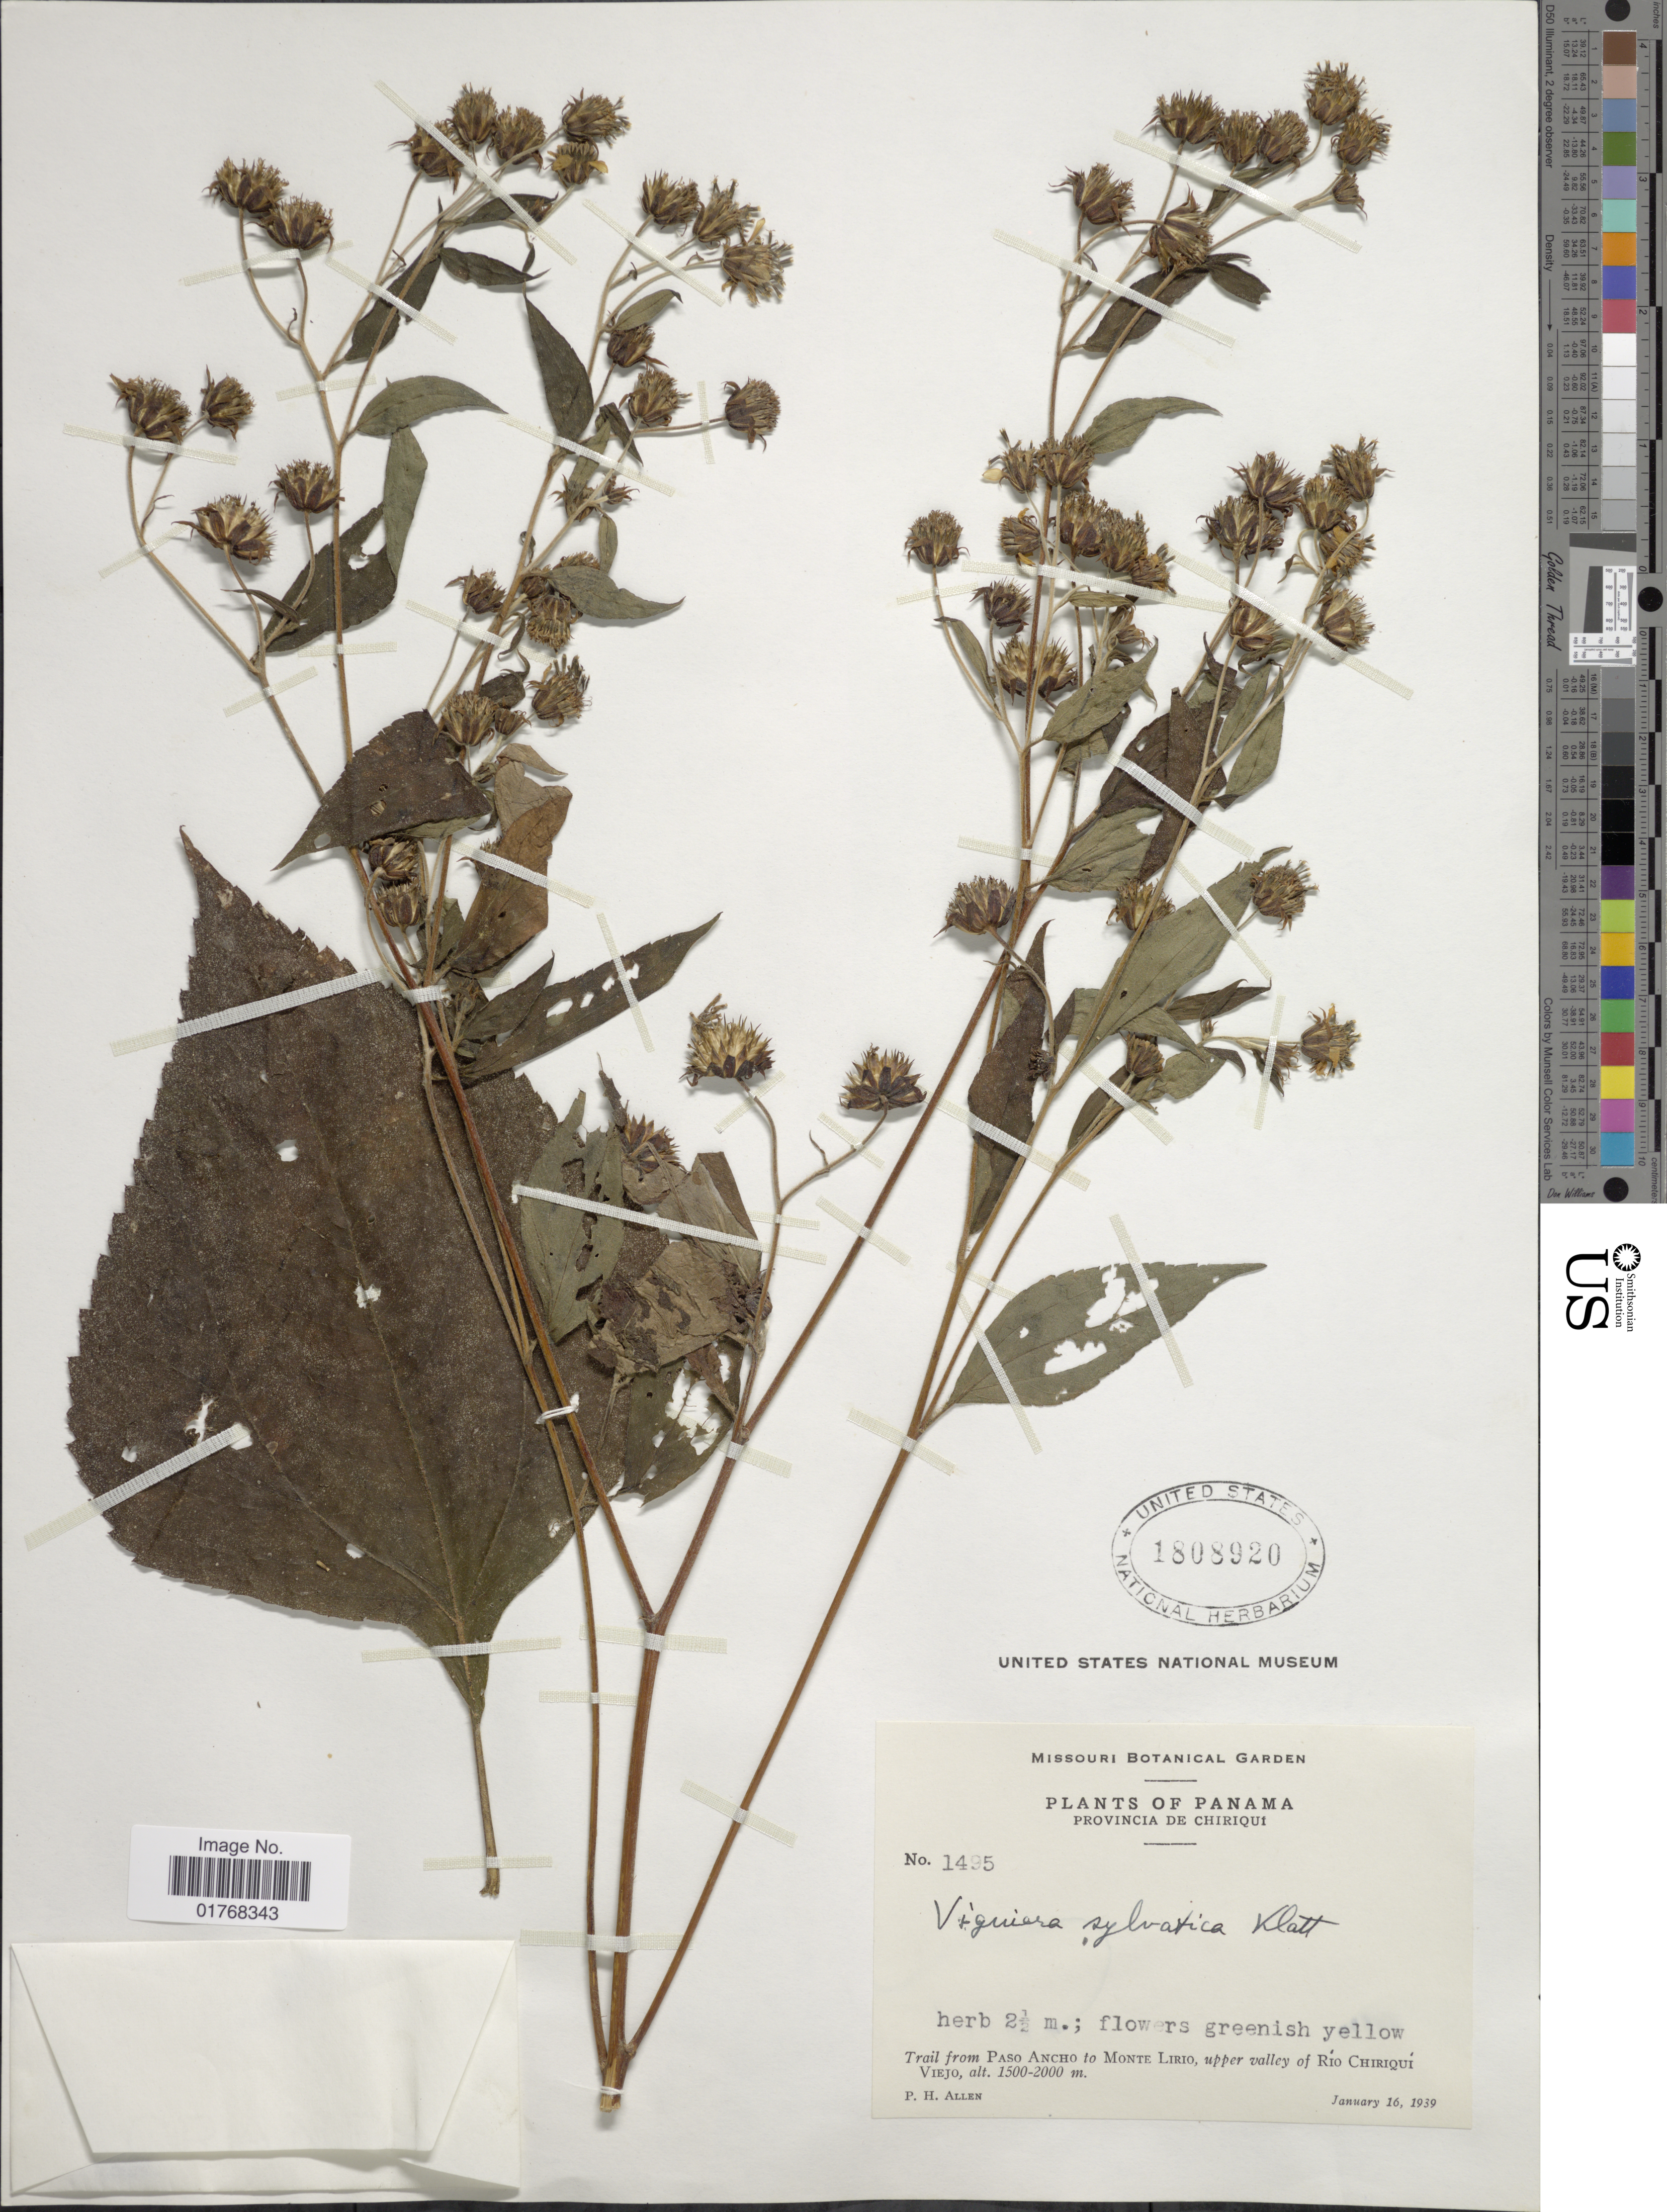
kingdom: Plantae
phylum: Tracheophyta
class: Magnoliopsida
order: Asterales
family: Asteraceae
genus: Viguiera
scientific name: Viguiera sylvatica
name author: Klatt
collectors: P. H. Allen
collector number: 1495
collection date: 1939-01-16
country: Panama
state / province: Chiriqui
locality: Trail from Paso Ancho to Monte Lirio, upper valley of Río Chiriquí Viejo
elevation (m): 1500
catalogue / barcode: US 1808920